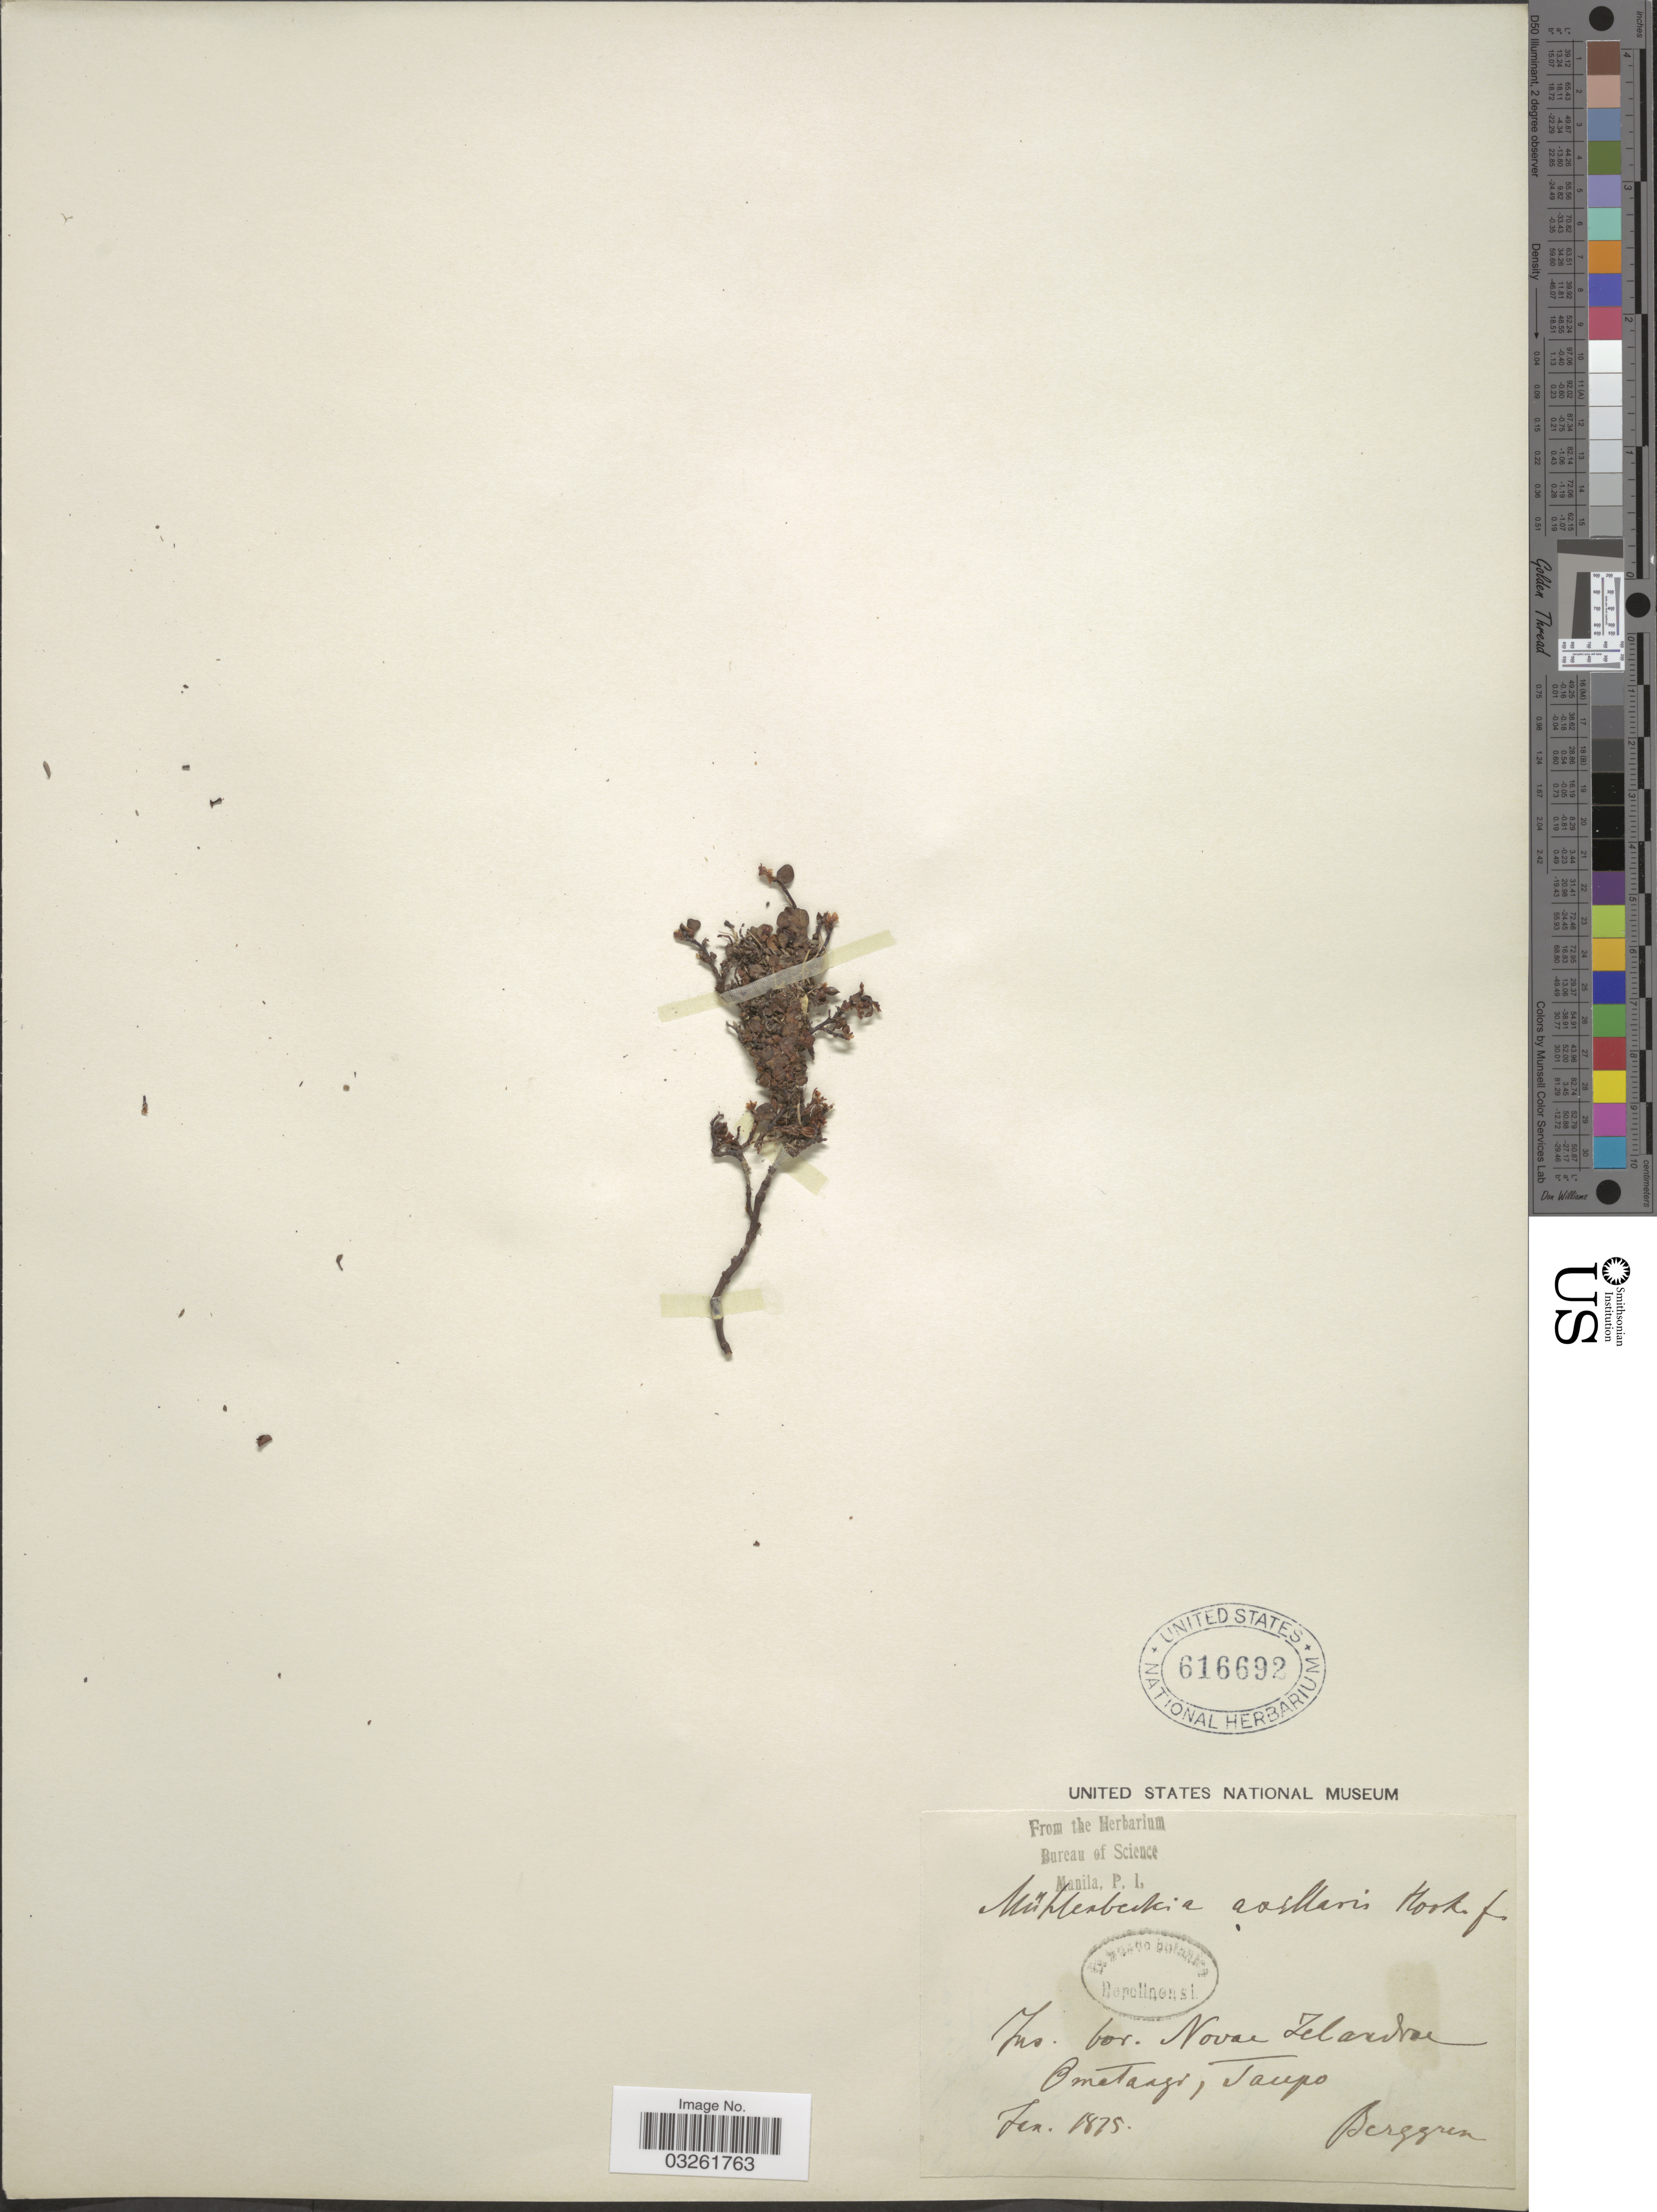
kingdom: Plantae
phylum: Tracheophyta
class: Magnoliopsida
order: Caryophyllales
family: Polygonaceae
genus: Muehlenbeckia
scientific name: Muehlenbeckia axillaris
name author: (Hook. f.) Endl.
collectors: Berggren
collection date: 1875-01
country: New Zealand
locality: Onetangi, Taupo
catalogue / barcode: US 616692